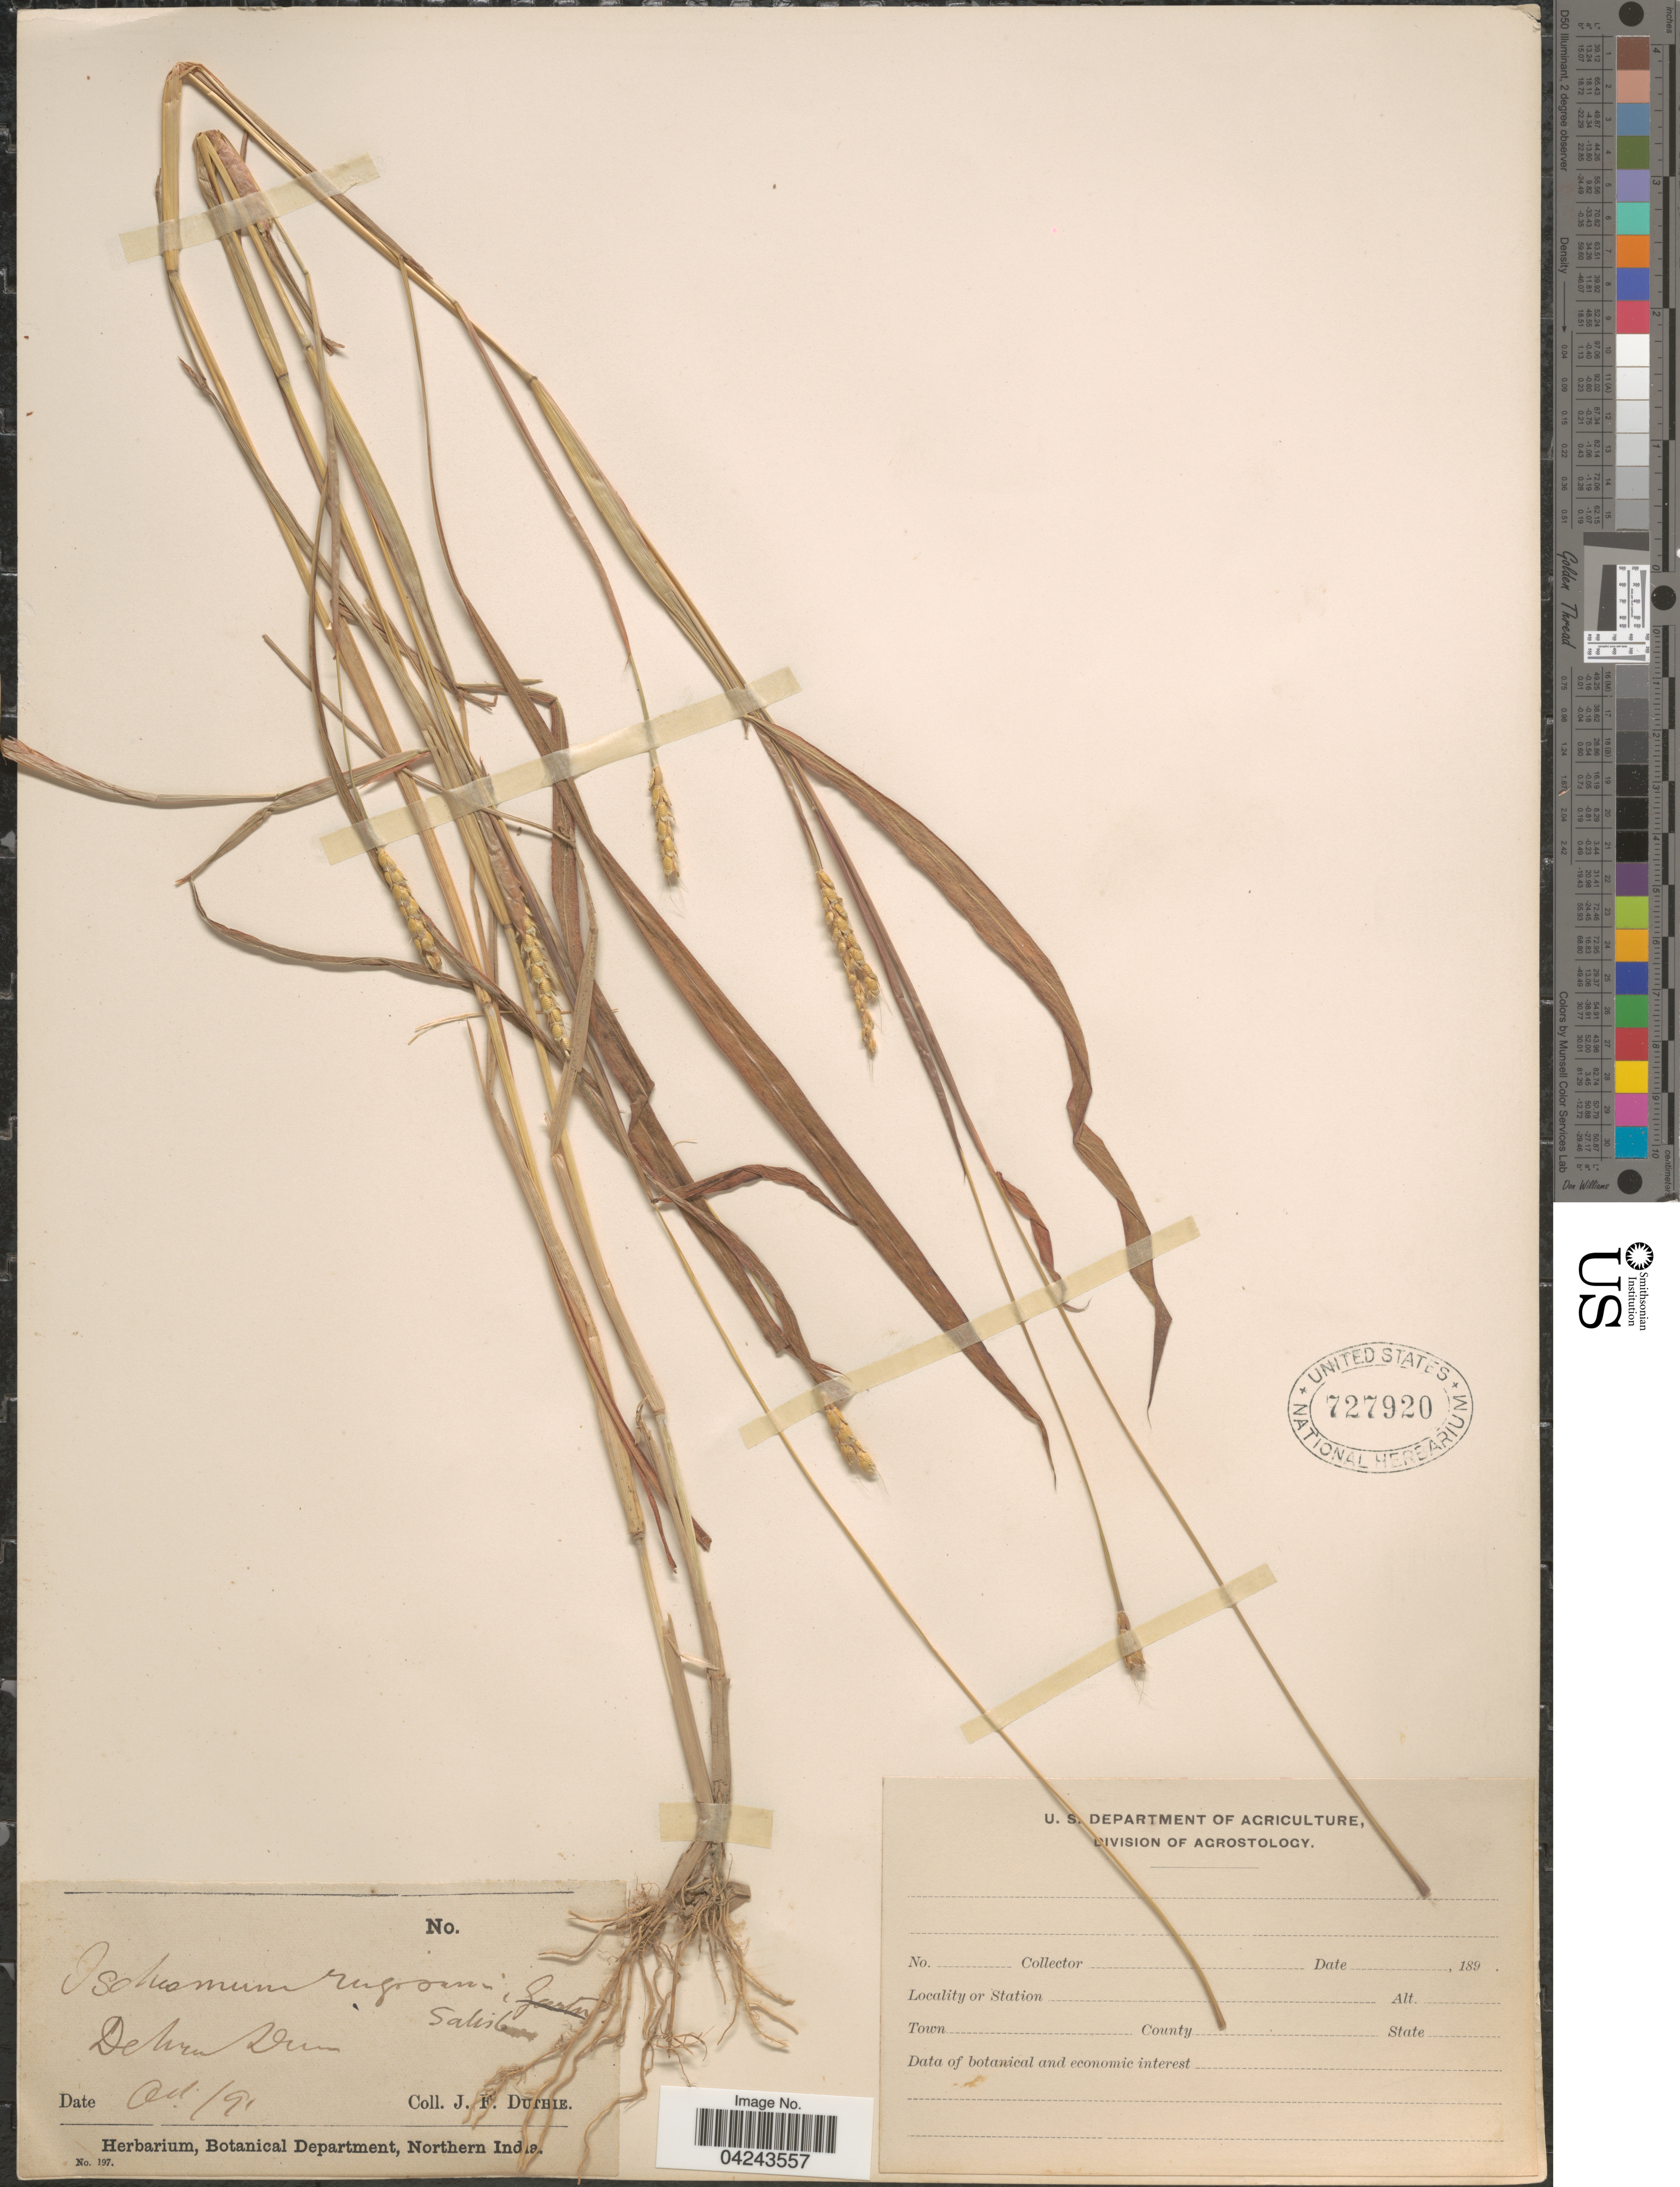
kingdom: Plantae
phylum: Tracheophyta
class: Liliopsida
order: Poales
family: Poaceae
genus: Ischaemum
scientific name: Ischaemum rugosum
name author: Salisb.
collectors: J. F. Duthie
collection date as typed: Transcribed d/m/y: /10/91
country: India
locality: Dehra Dun.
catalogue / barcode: US 727920